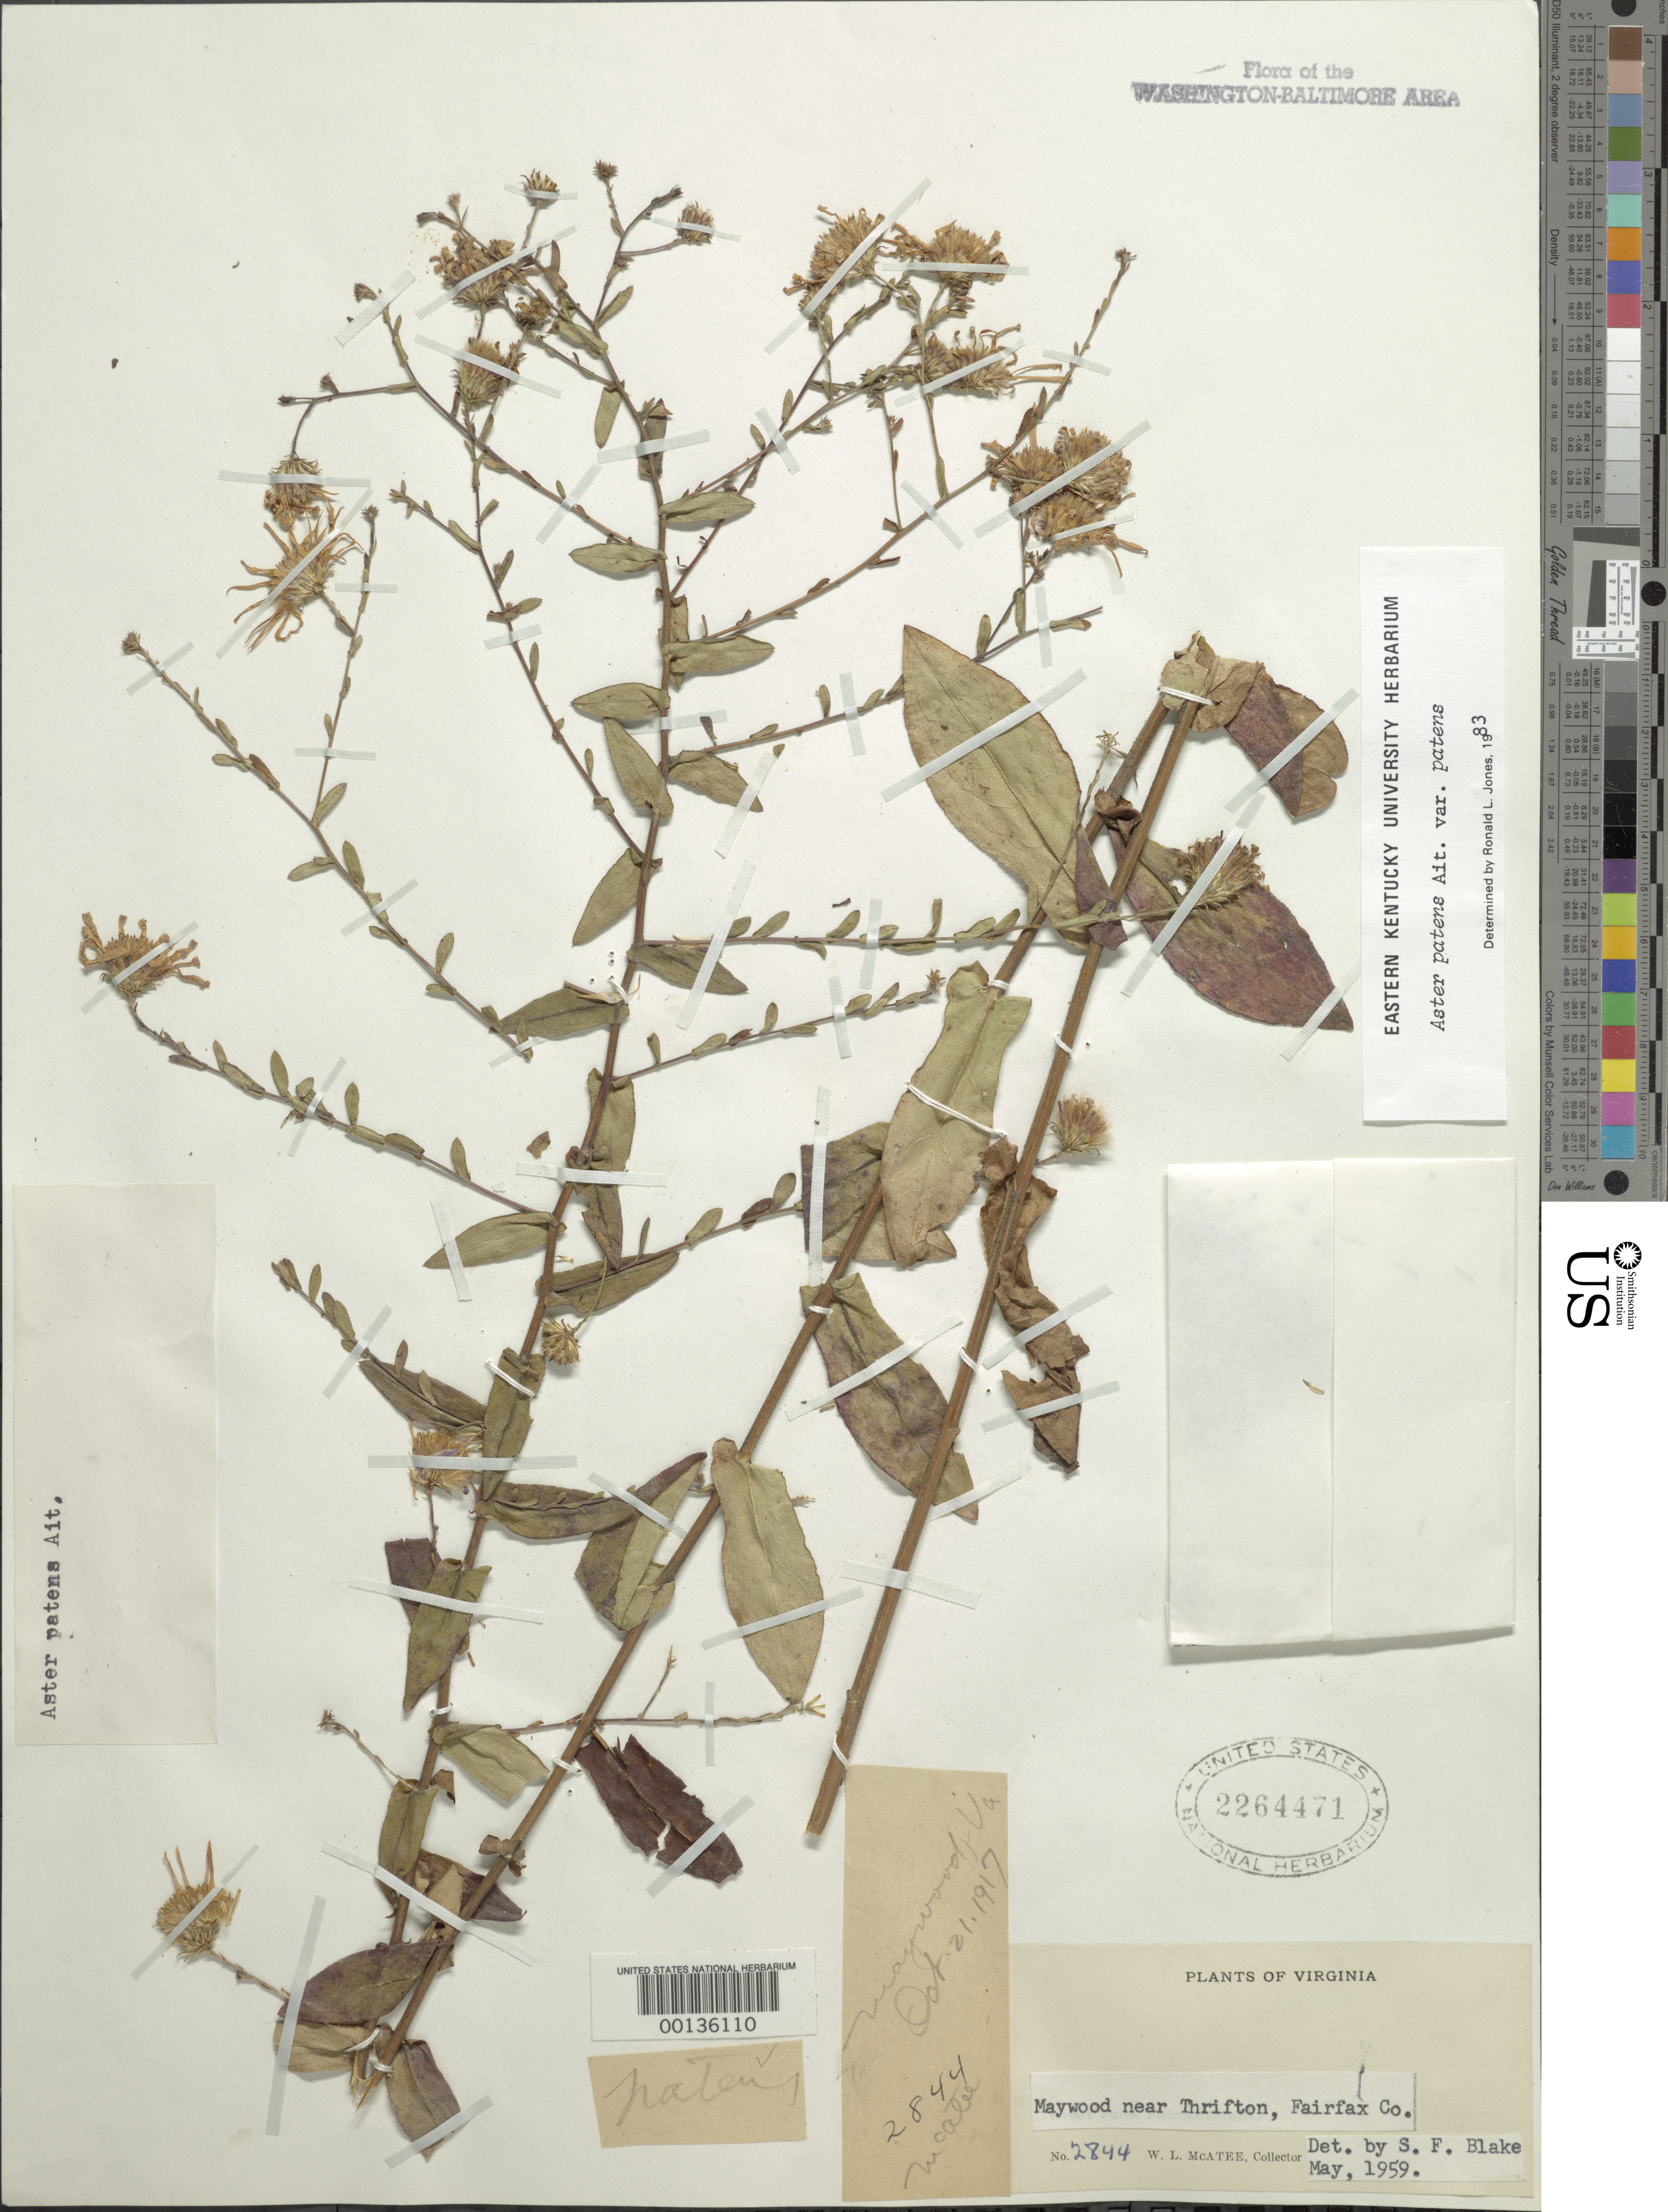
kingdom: Plantae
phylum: Tracheophyta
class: Magnoliopsida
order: Asterales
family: Asteraceae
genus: Symphyotrichum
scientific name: Symphyotrichum patens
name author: (Aiton) G.L. Nesom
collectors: W. McAtee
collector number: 2844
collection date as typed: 21 Oct 1917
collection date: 1917-10-21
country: United States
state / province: Virginia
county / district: Fairfax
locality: Maywood near Thrifton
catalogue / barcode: US 2264471